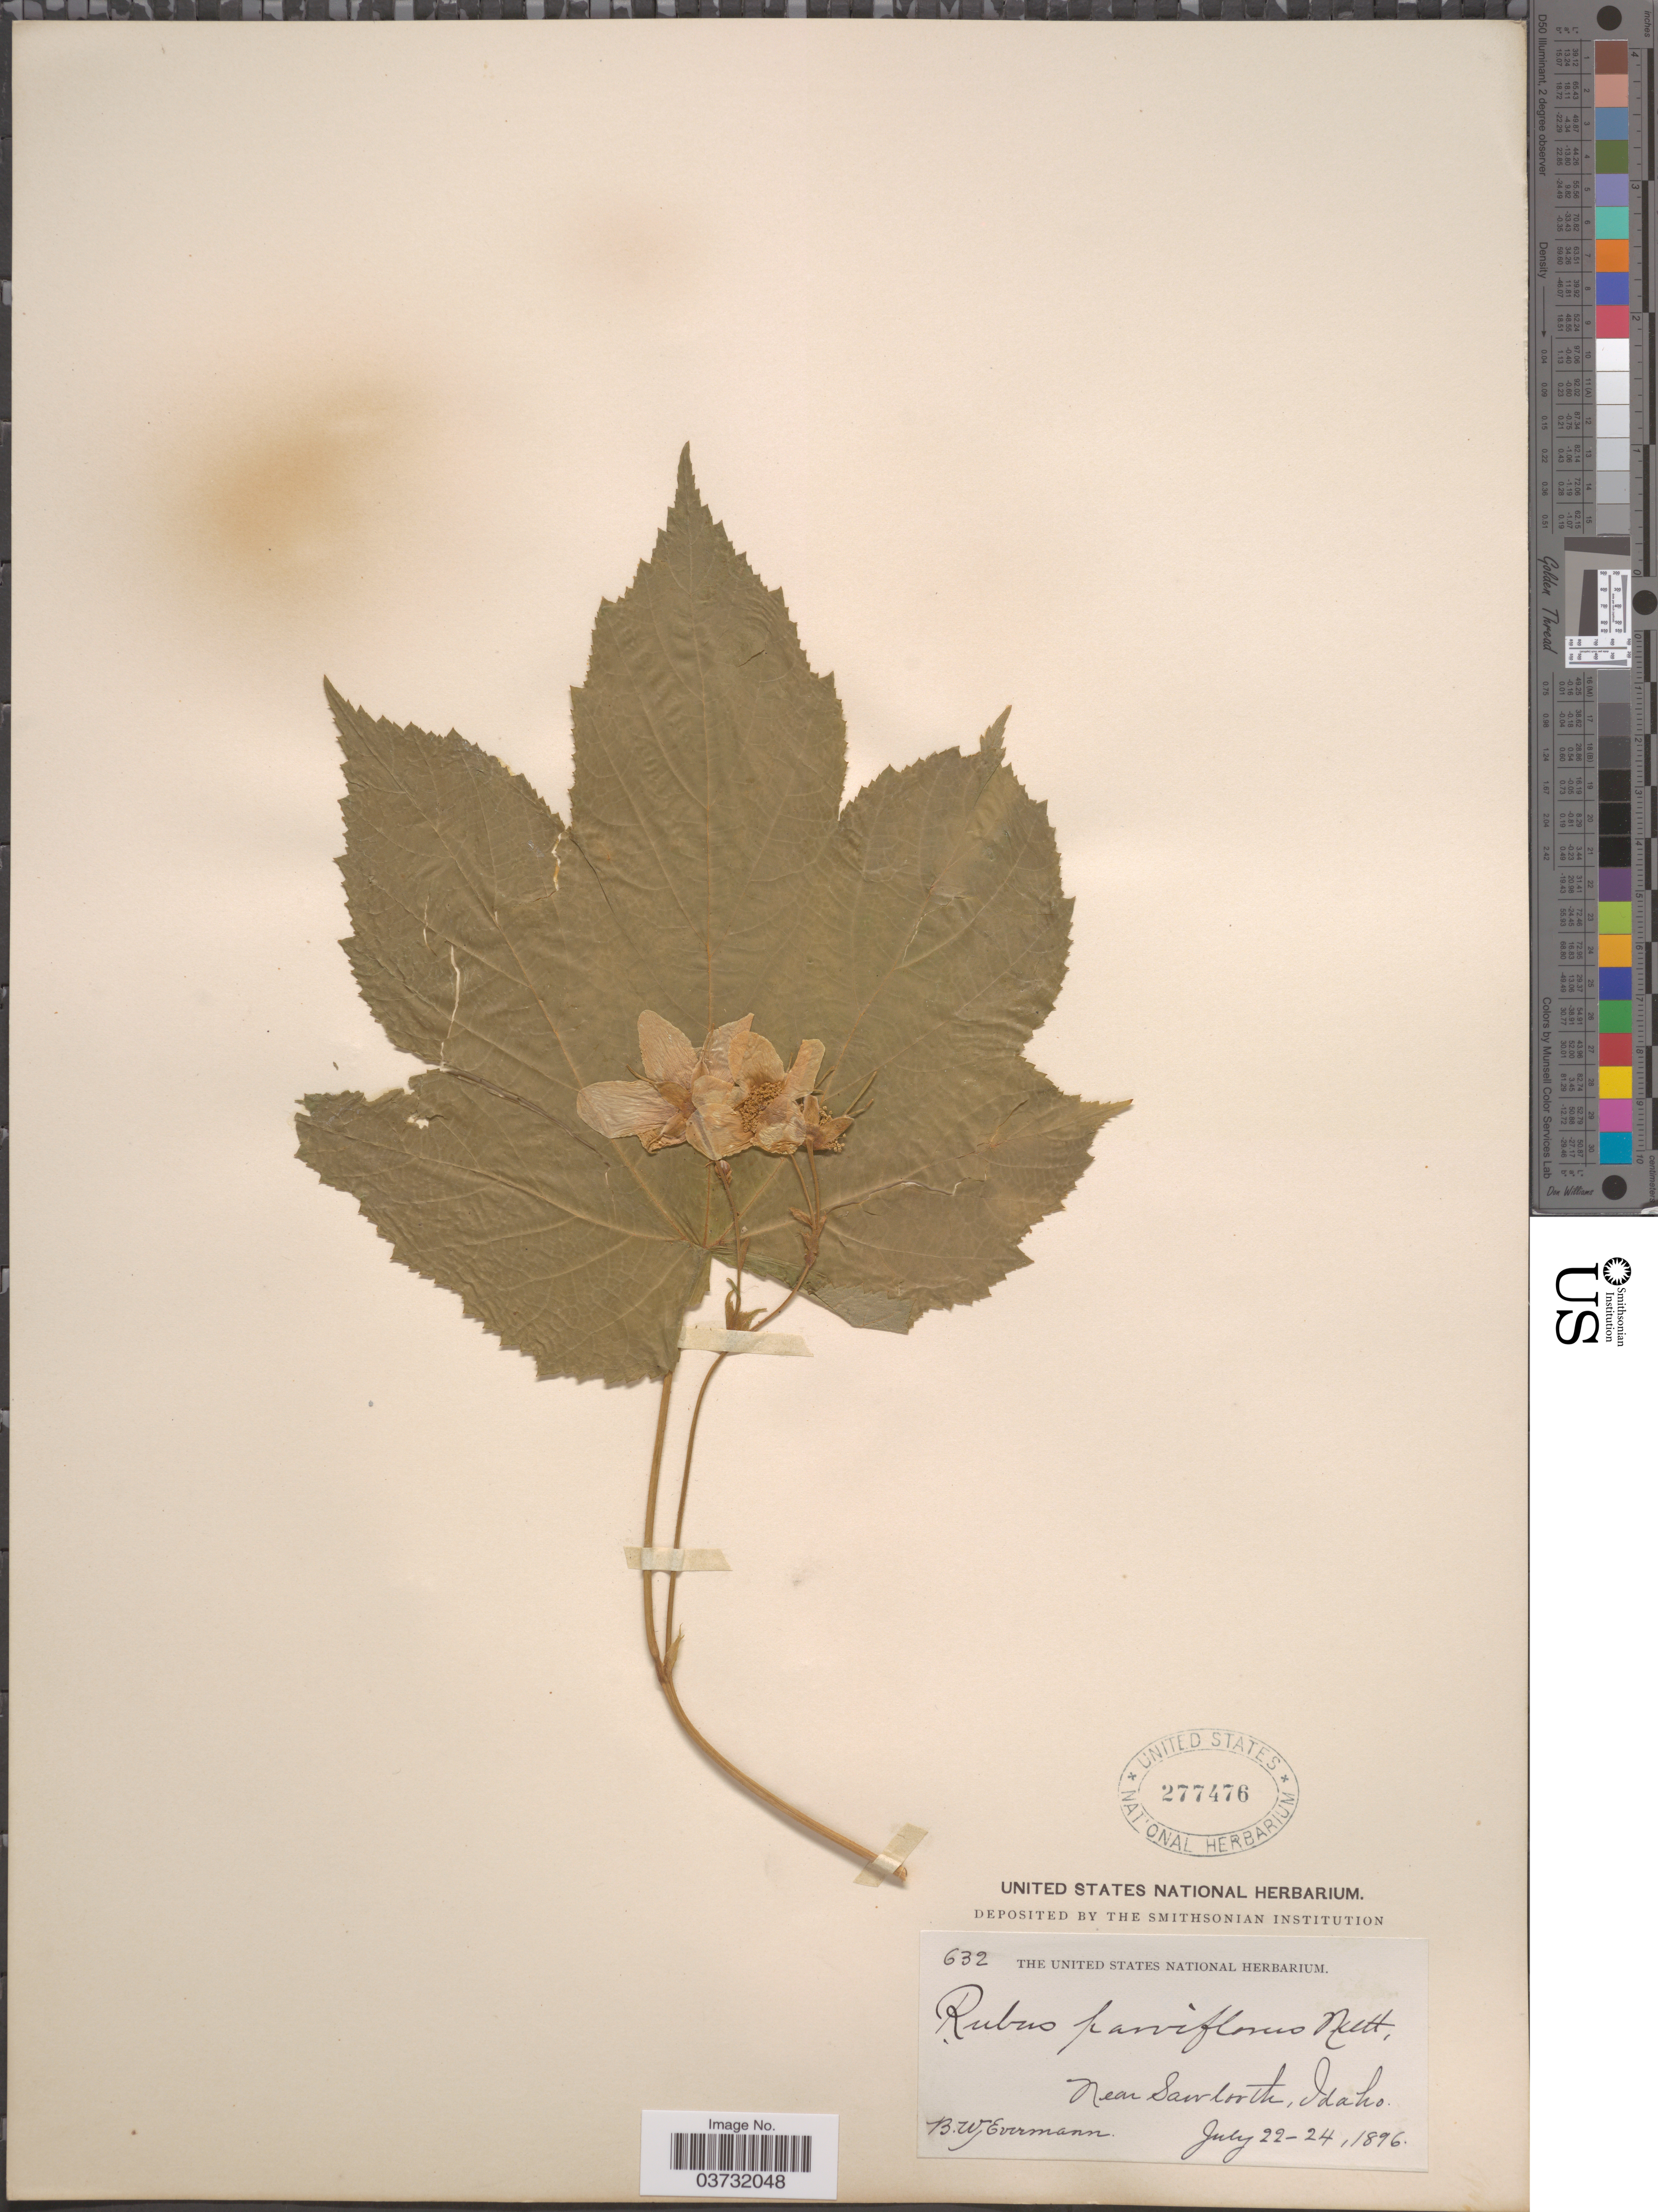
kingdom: Plantae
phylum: Tracheophyta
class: Magnoliopsida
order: Rosales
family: Rosaceae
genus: Rubus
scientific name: Rubus parviflorus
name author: Nutt.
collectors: B. W. Evermann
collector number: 632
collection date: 1896-07-22/1896-07-24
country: United States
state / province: Idaho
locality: Near Sawtooth.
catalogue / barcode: US 277476